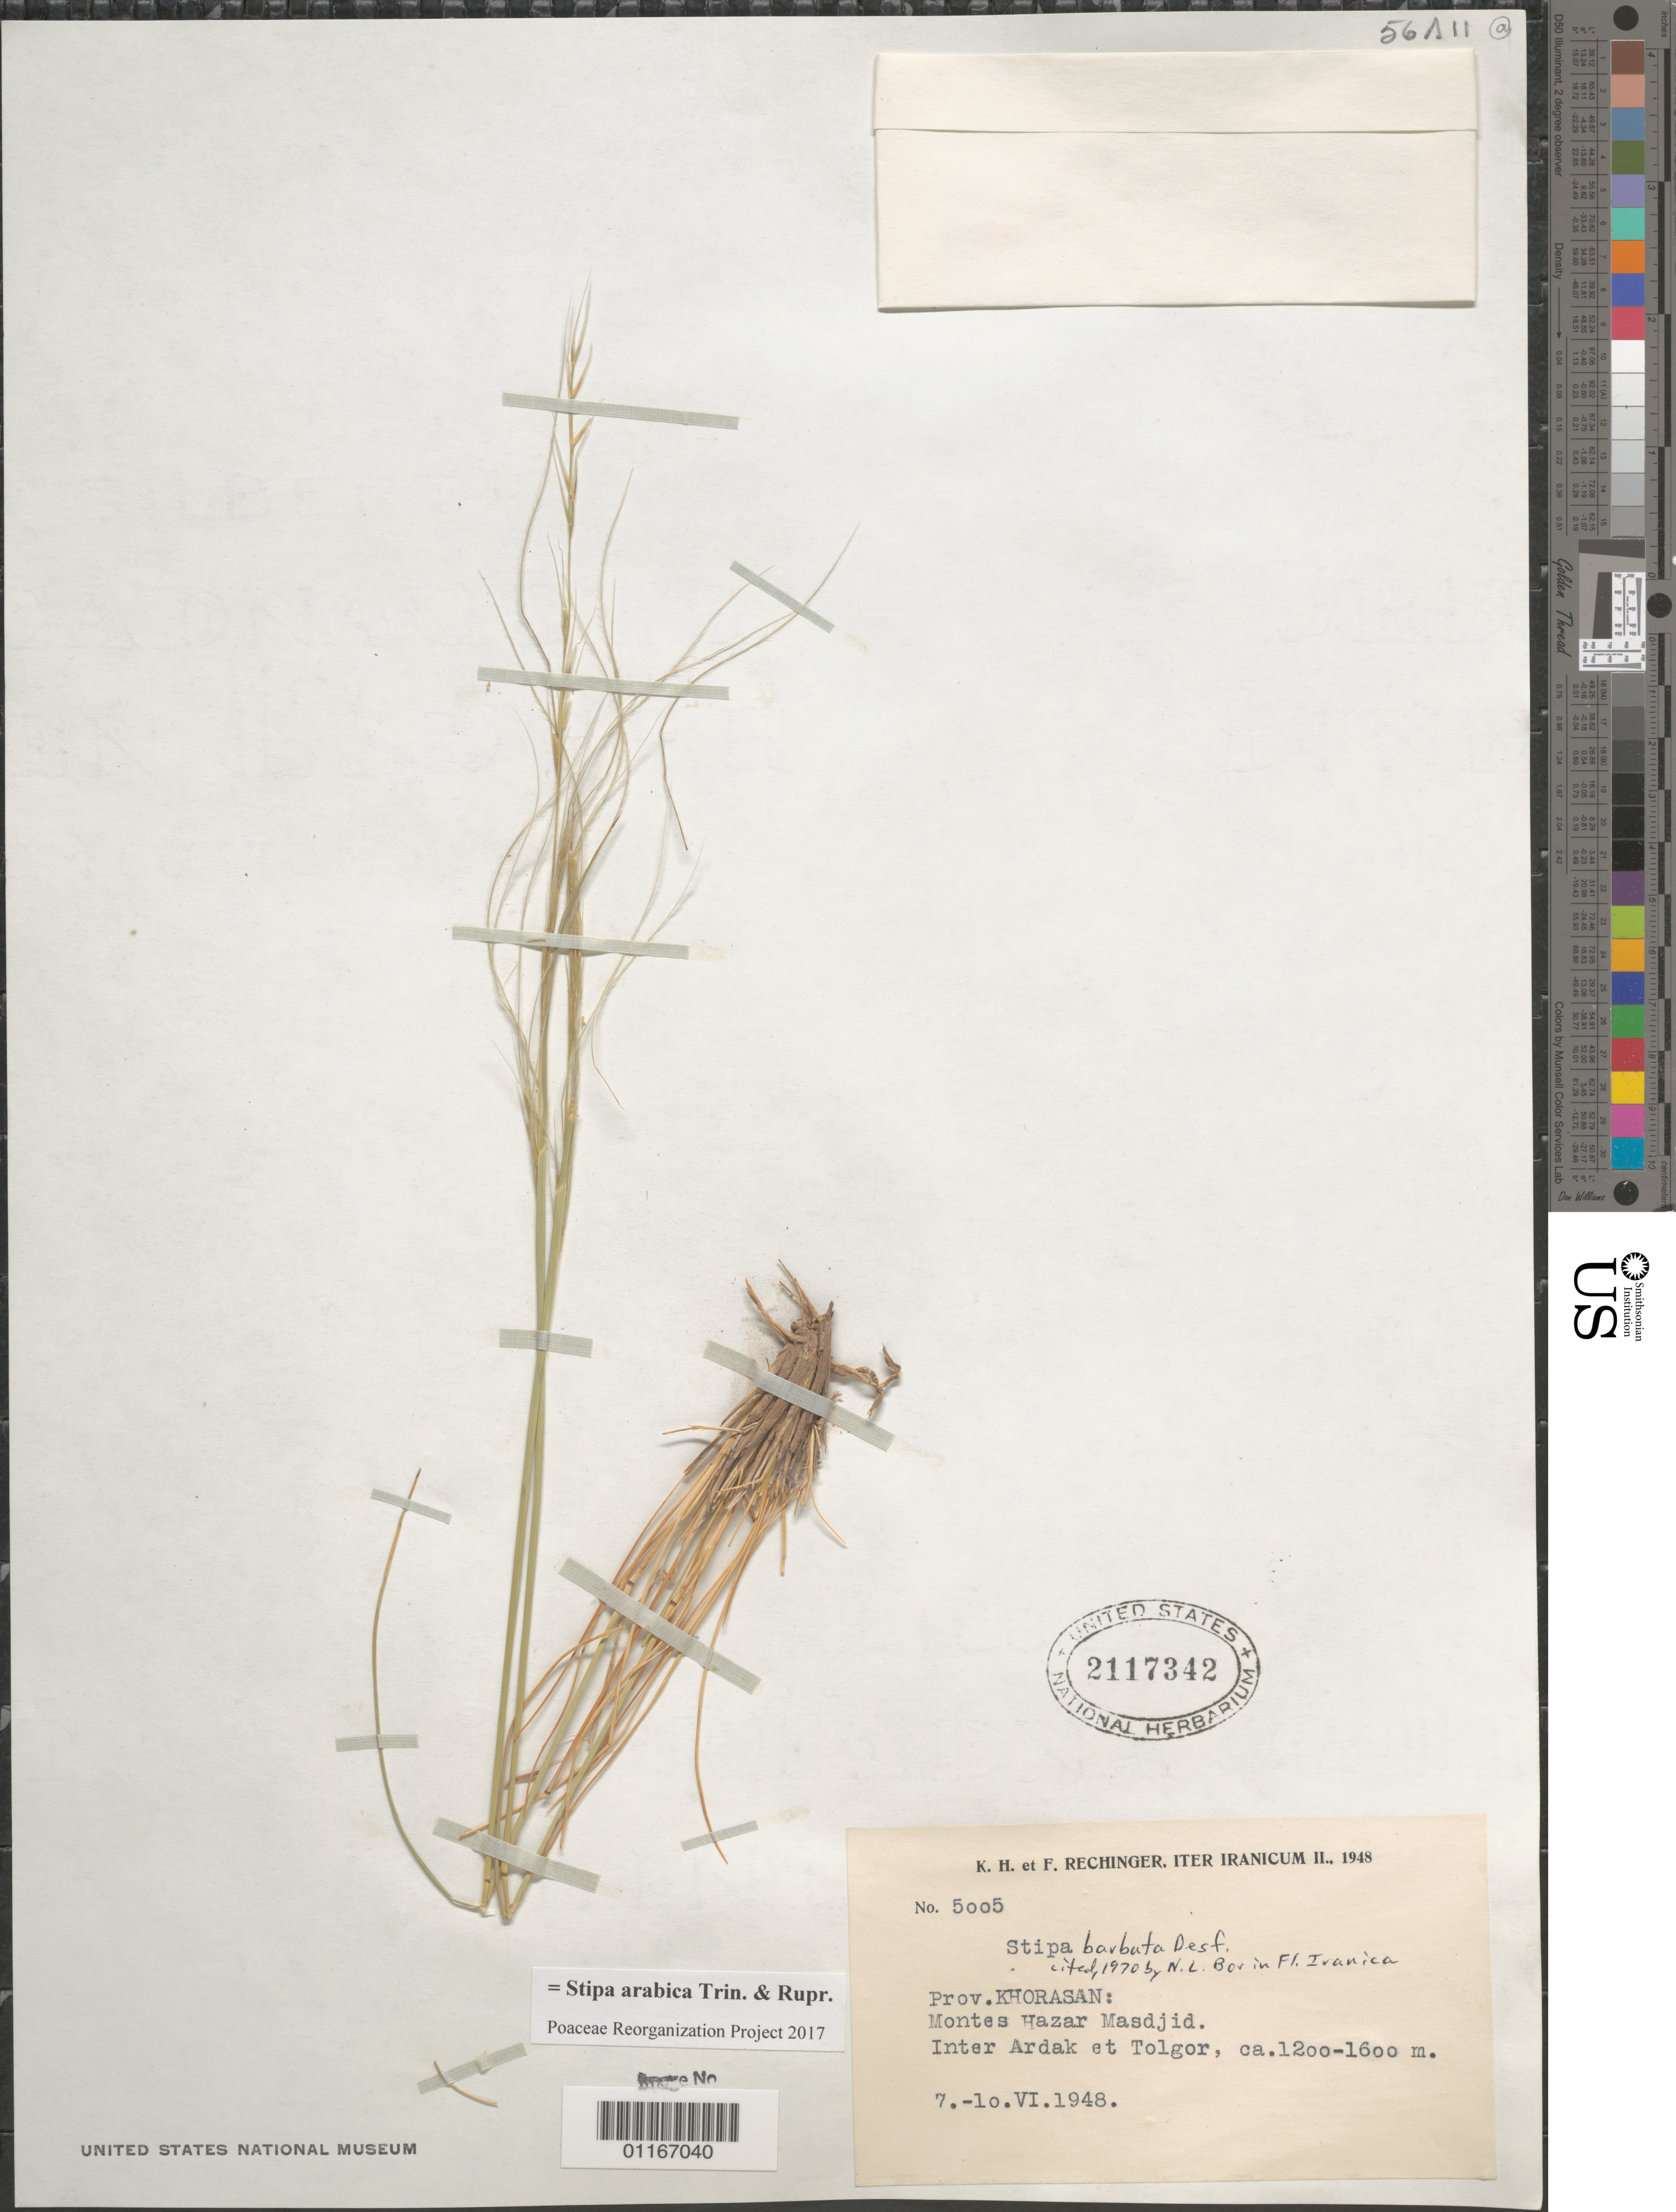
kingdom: Plantae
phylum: Tracheophyta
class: Liliopsida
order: Poales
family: Poaceae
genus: Stipa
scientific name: Stipa arabica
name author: Trin. & Rupr.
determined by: Poaceae Reorganization Project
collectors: K. H. Rechinger & F. Rechinger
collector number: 5005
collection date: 1948-06-07/1948-06-10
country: Iran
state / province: Khorasan [obsolete]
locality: Montes Hazar Masdjid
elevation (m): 1200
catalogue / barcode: US 2117342